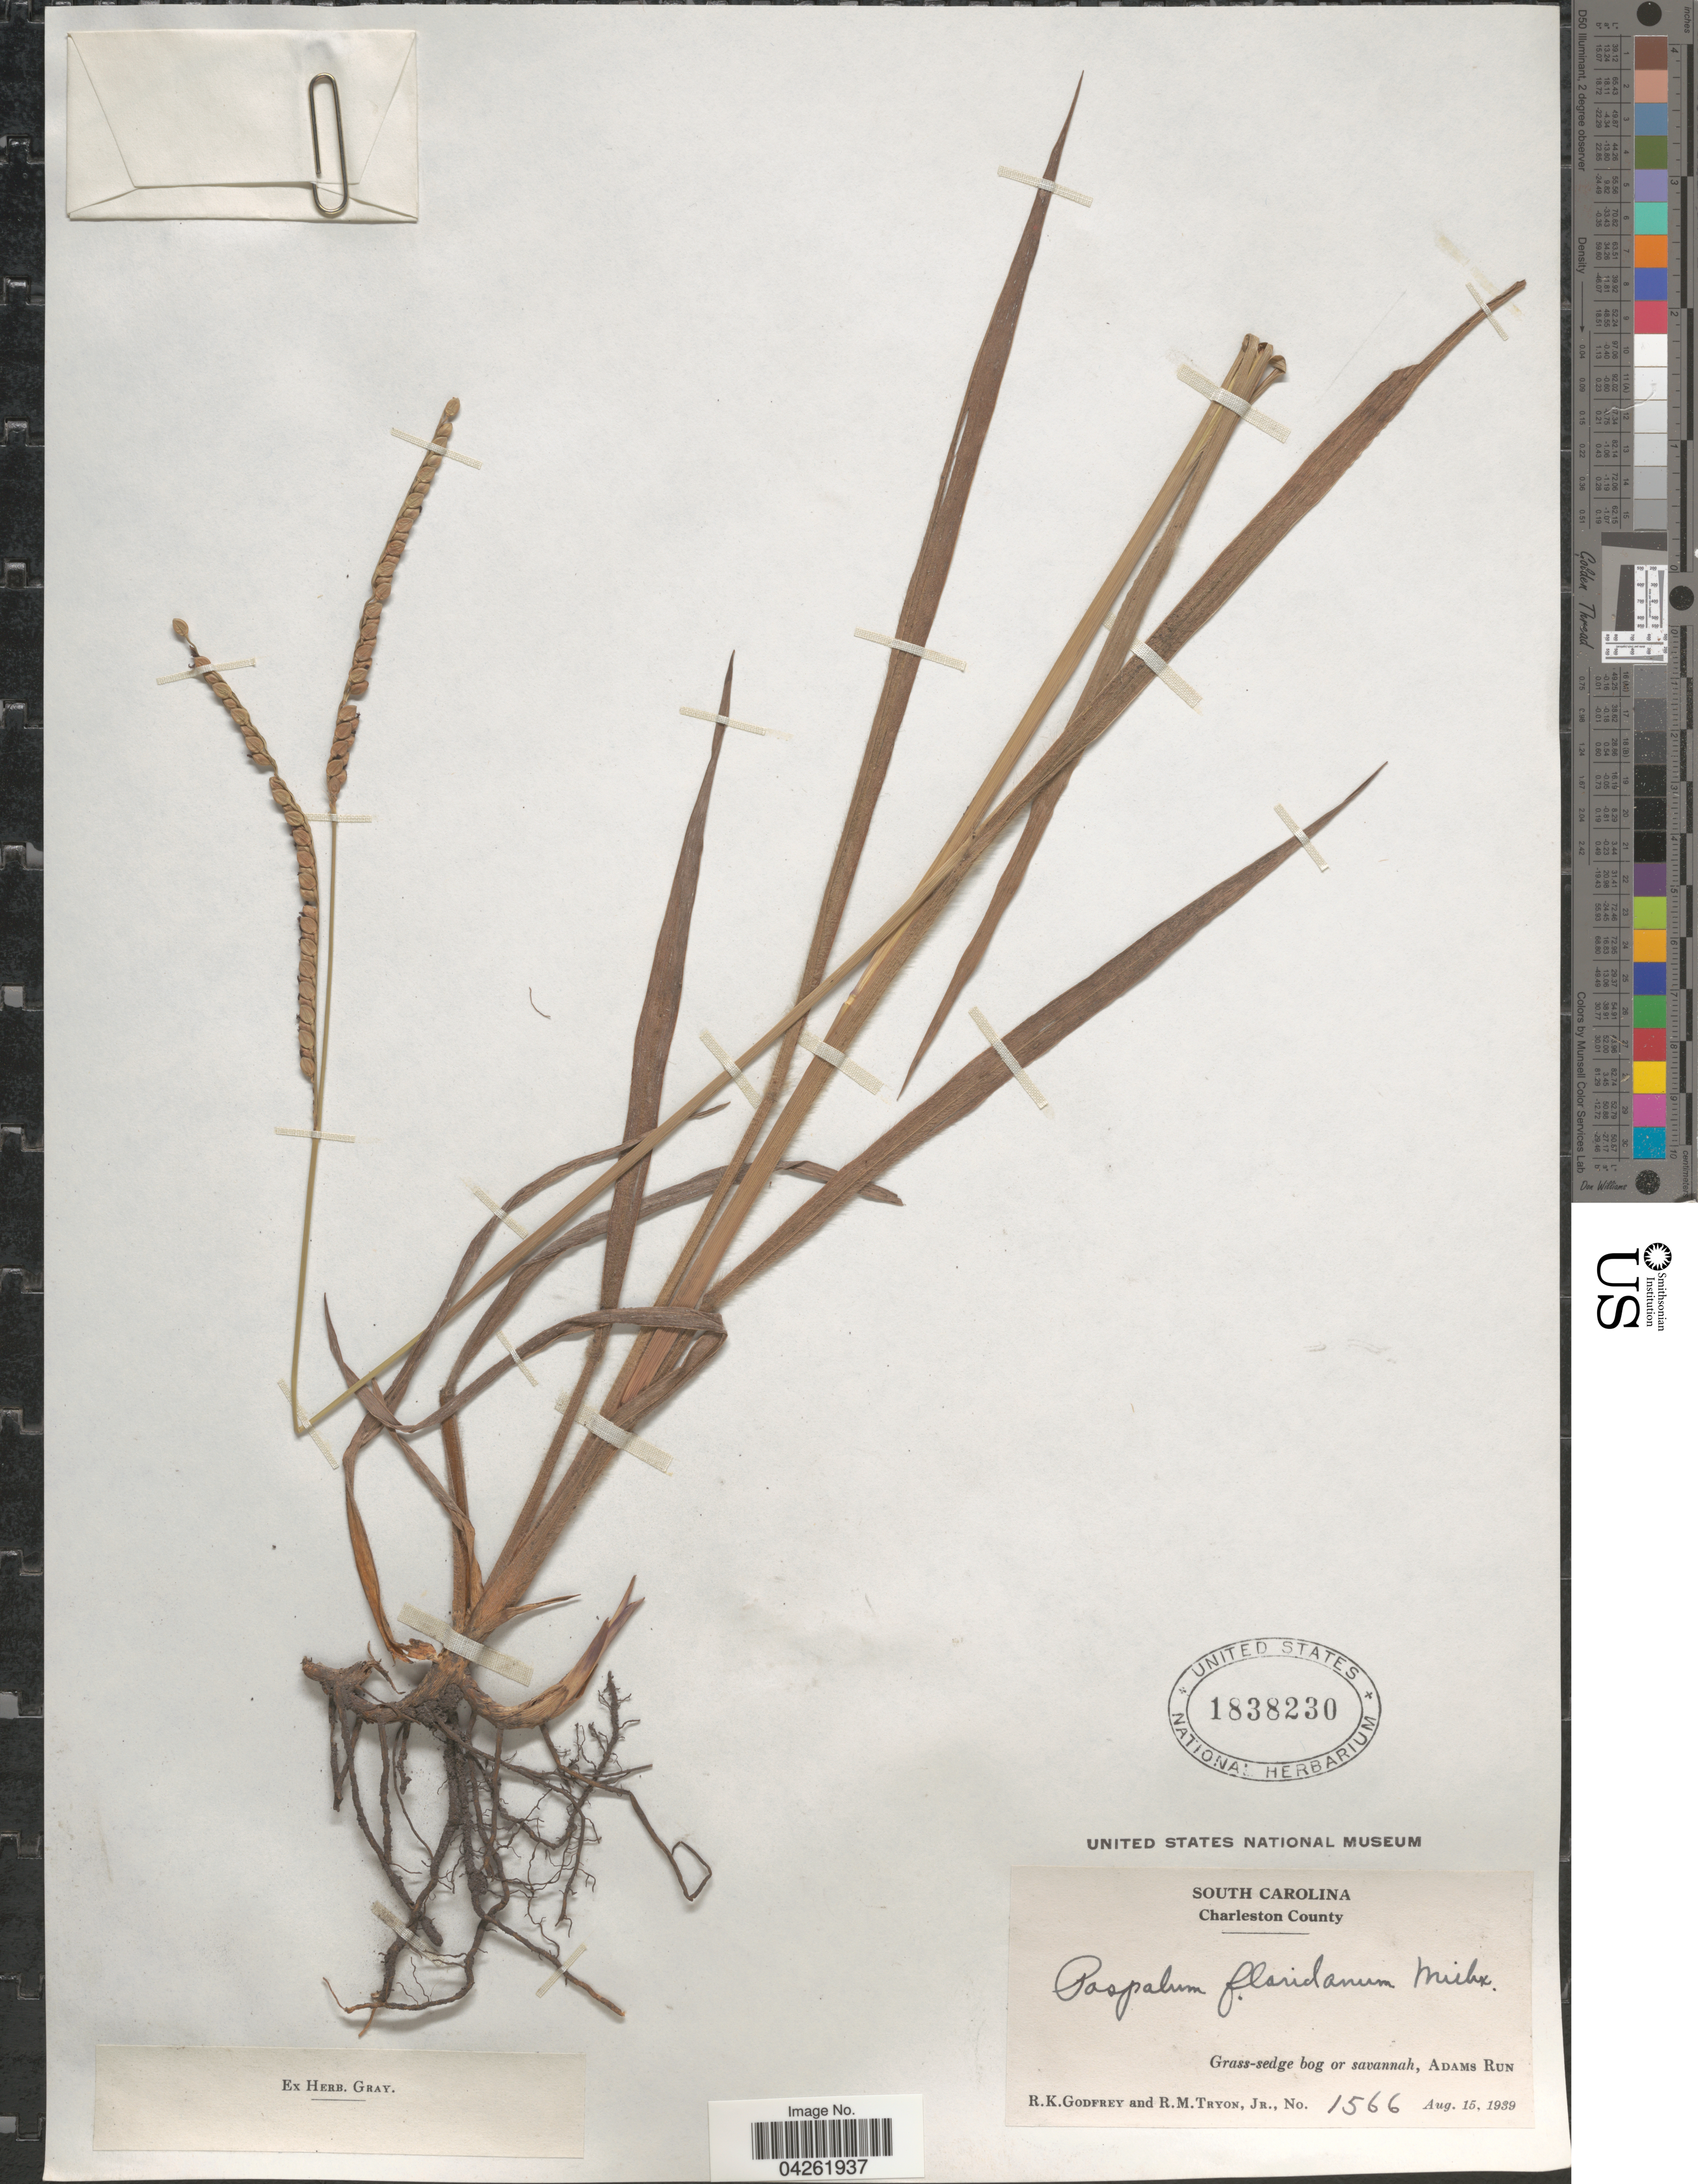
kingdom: Plantae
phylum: Tracheophyta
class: Liliopsida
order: Poales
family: Poaceae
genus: Paspalum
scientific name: Paspalum floridanum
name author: Michx.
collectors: R. K. Godfrey & R. Tryon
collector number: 1566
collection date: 1939-08-15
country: United States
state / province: South Carolina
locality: Charleston County. Grass-sedge bog or savannah, Adams Run.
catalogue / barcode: US 1838230